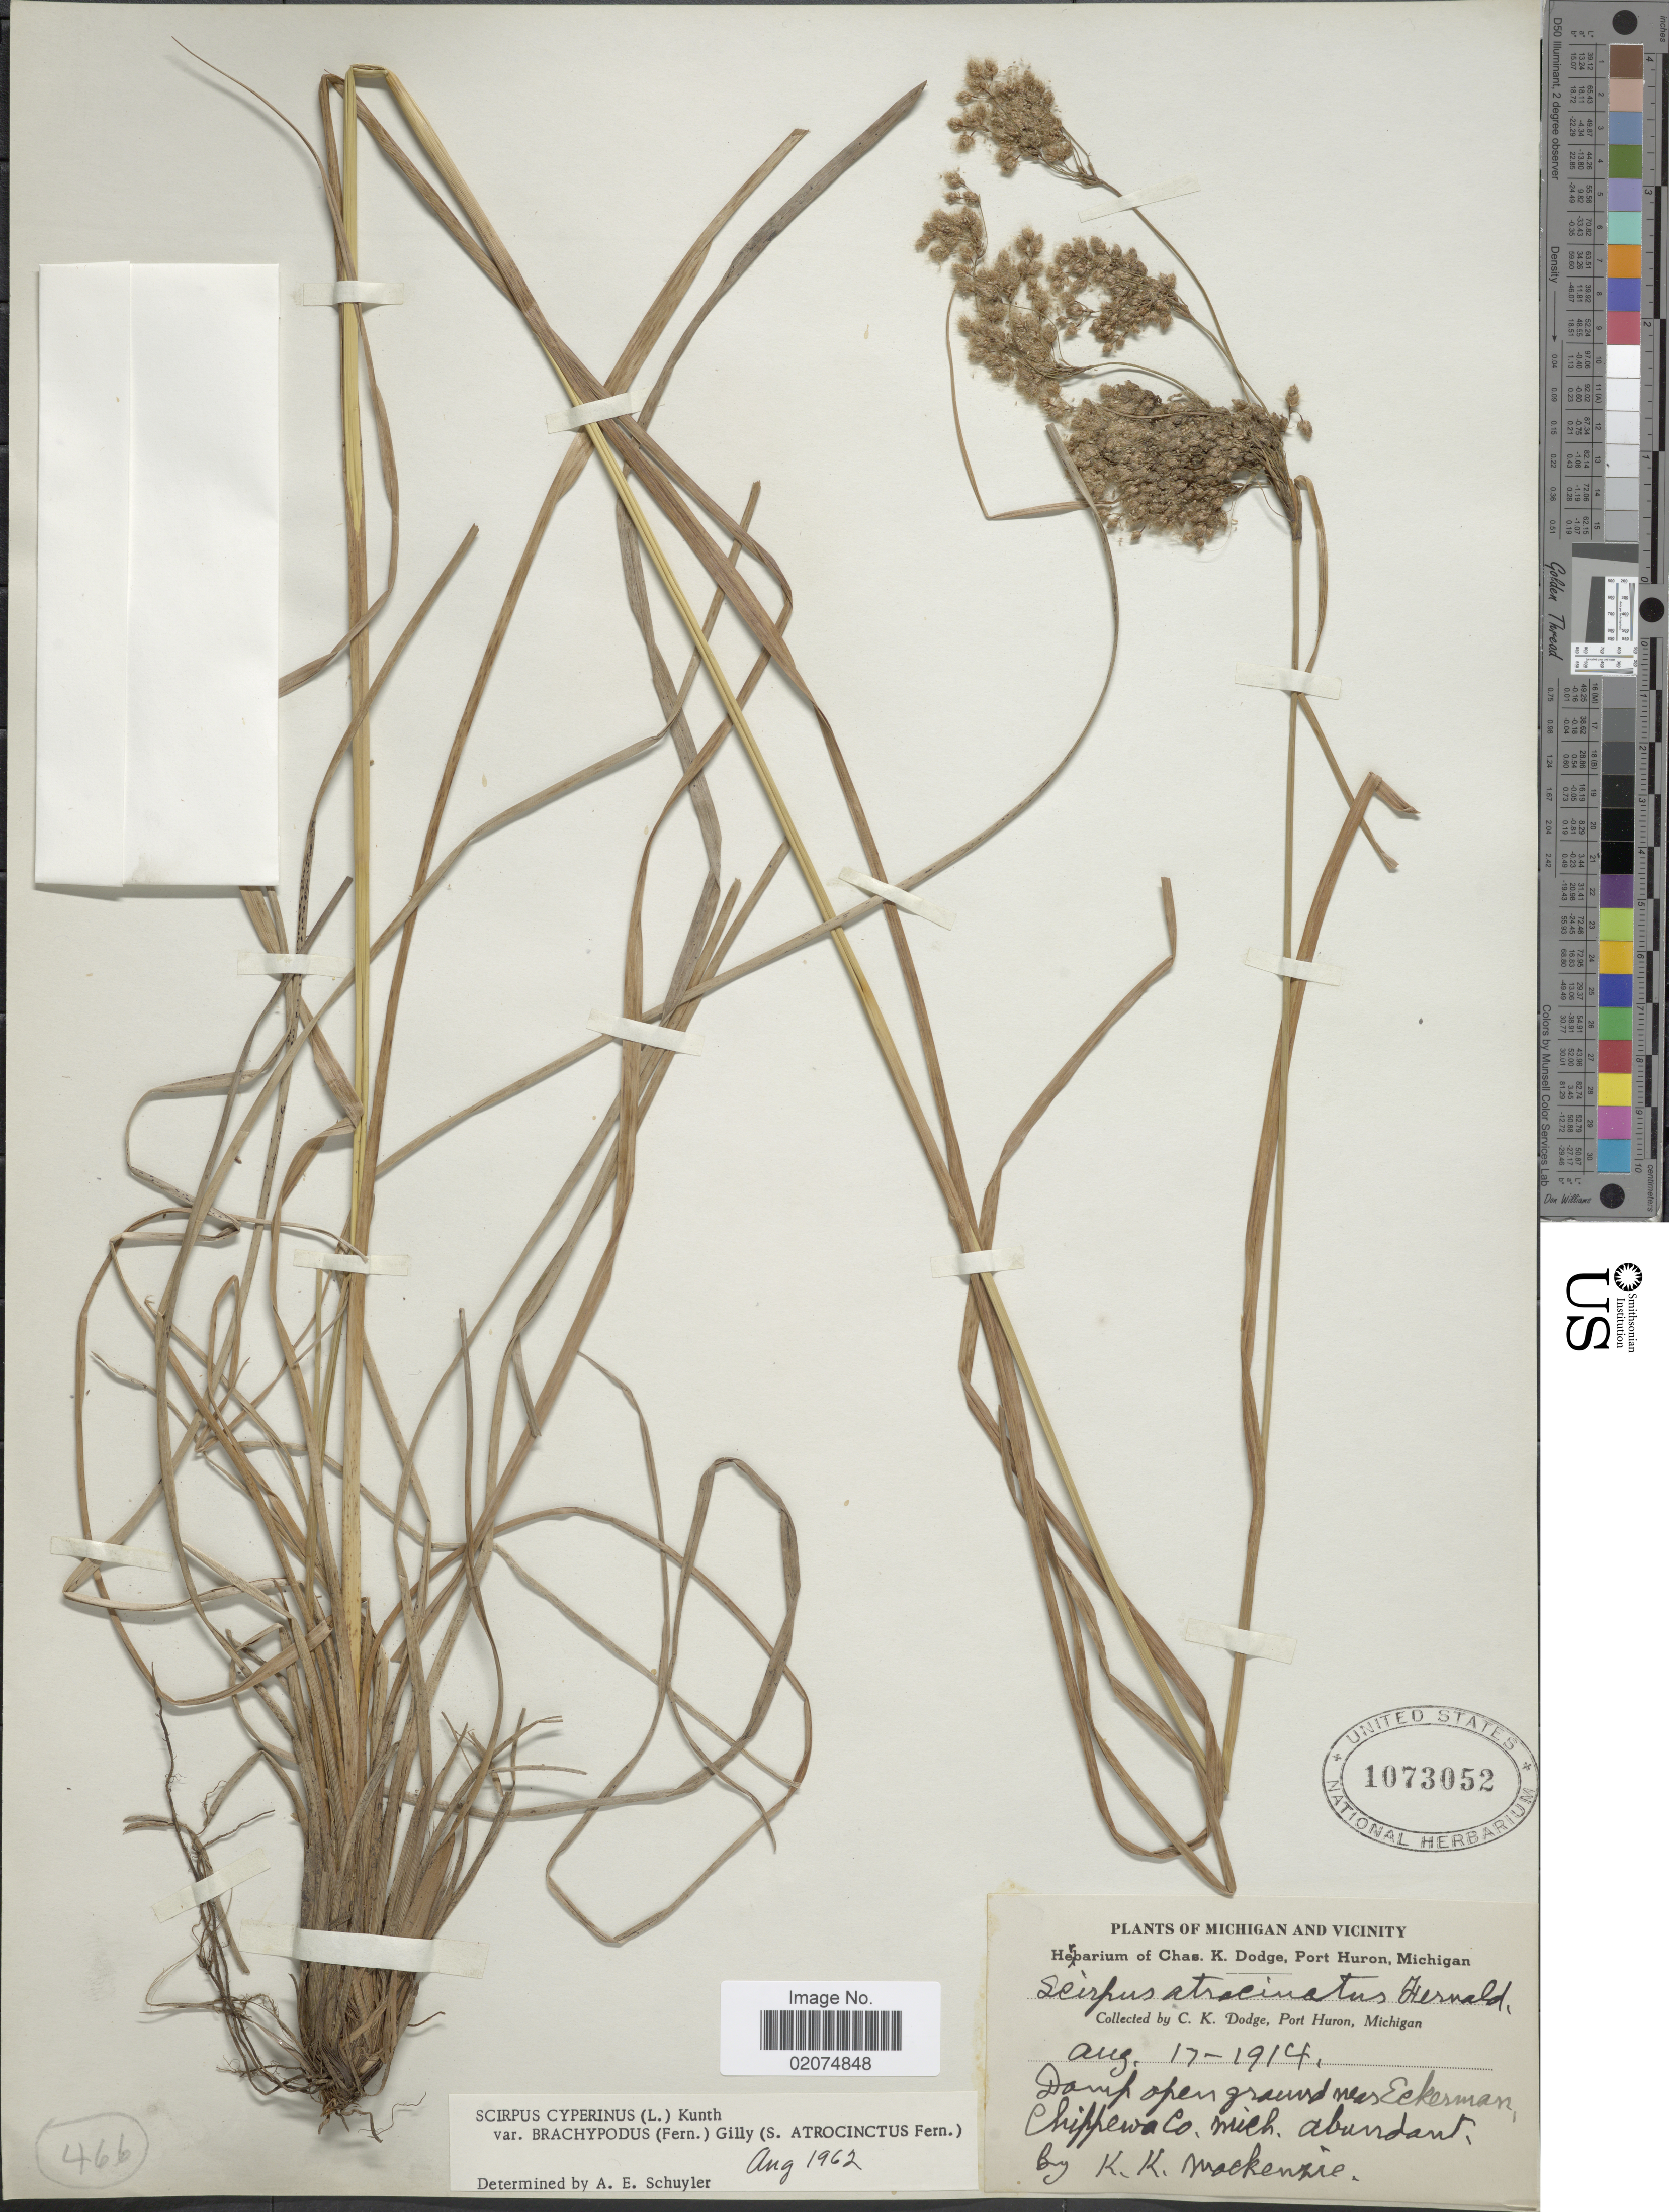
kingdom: Plantae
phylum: Tracheophyta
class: Liliopsida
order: Poales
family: Cyperaceae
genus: Scirpus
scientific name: Scirpus atrocinctus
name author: Fernald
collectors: C. Dodge & K. K. Mackenzie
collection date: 1914-08-17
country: United States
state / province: Michigan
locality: Michigan and Vicinity, near Eckerman, Chippewa Co., Mich.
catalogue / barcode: US 1073052